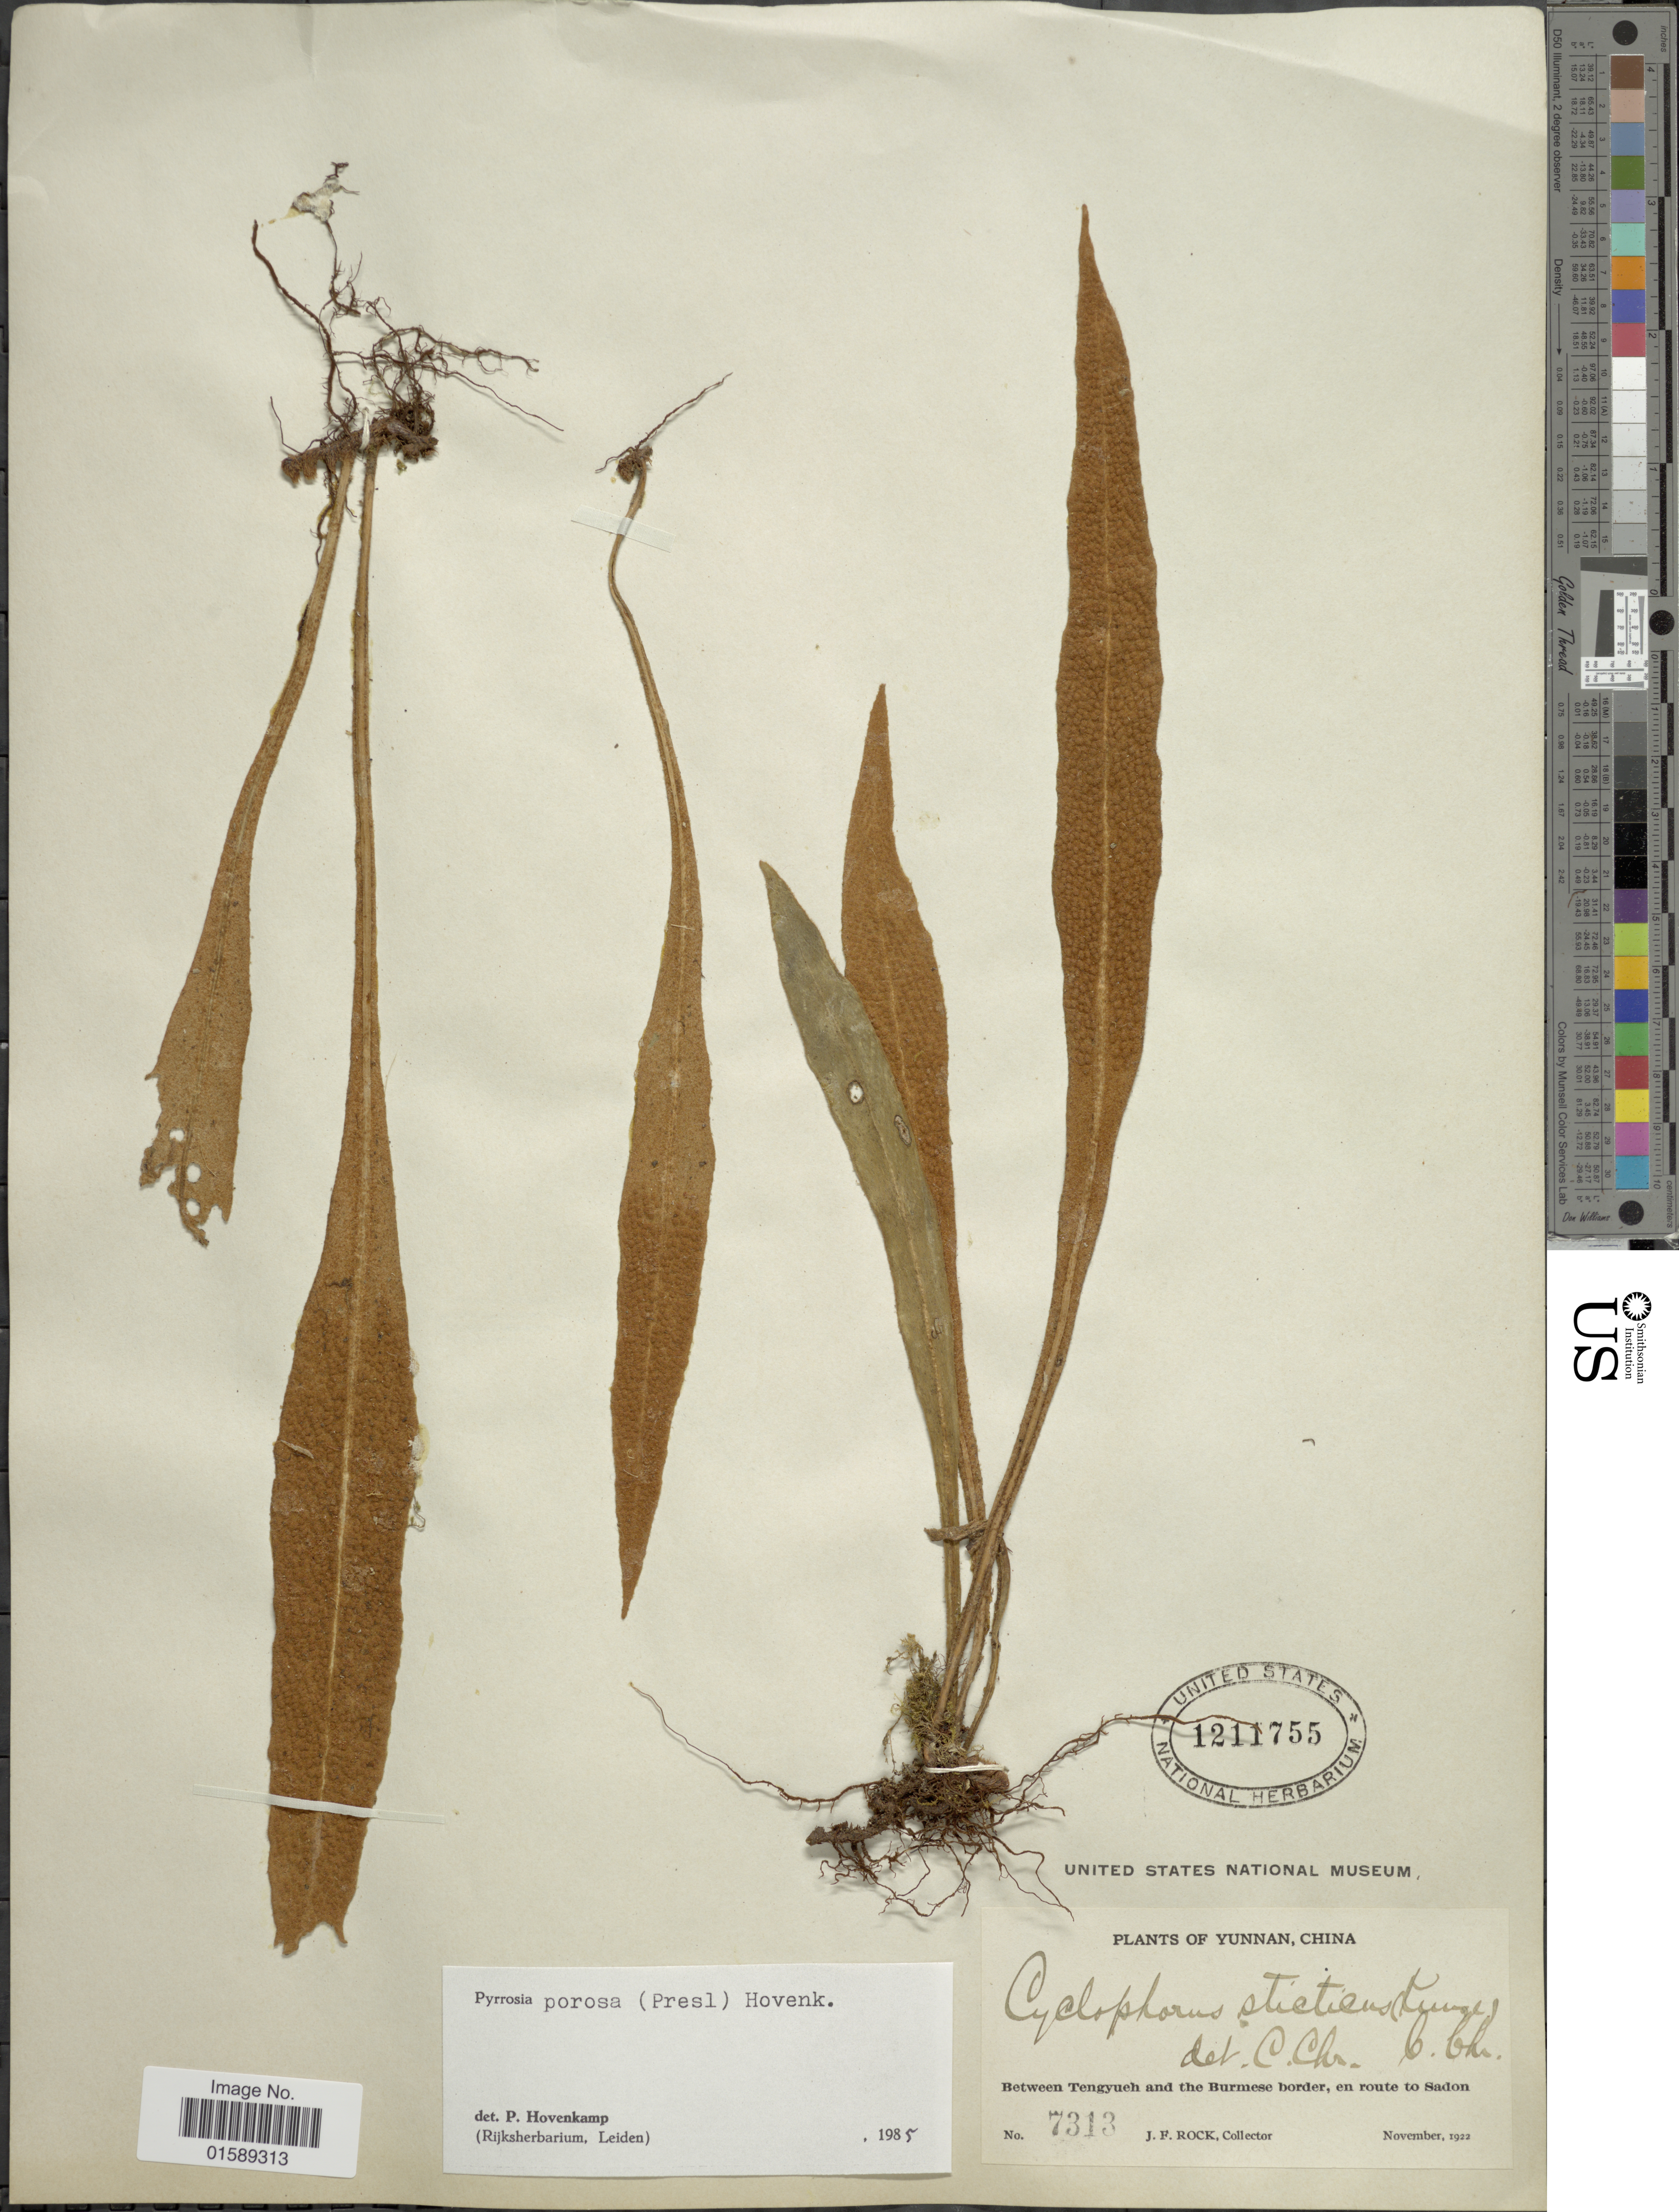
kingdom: Plantae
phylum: Tracheophyta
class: Polypodiopsida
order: Polypodiales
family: Polypodiaceae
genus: Pyrrosia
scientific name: Pyrrosia porosa var. porosa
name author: (C. Presl) Hovenkamp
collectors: J. Rock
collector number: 7313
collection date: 1922-11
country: China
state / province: Yunnan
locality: Yunnan, China, Between Tengyueh and the Burmese border, en route to Sadon.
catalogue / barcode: US 1211755